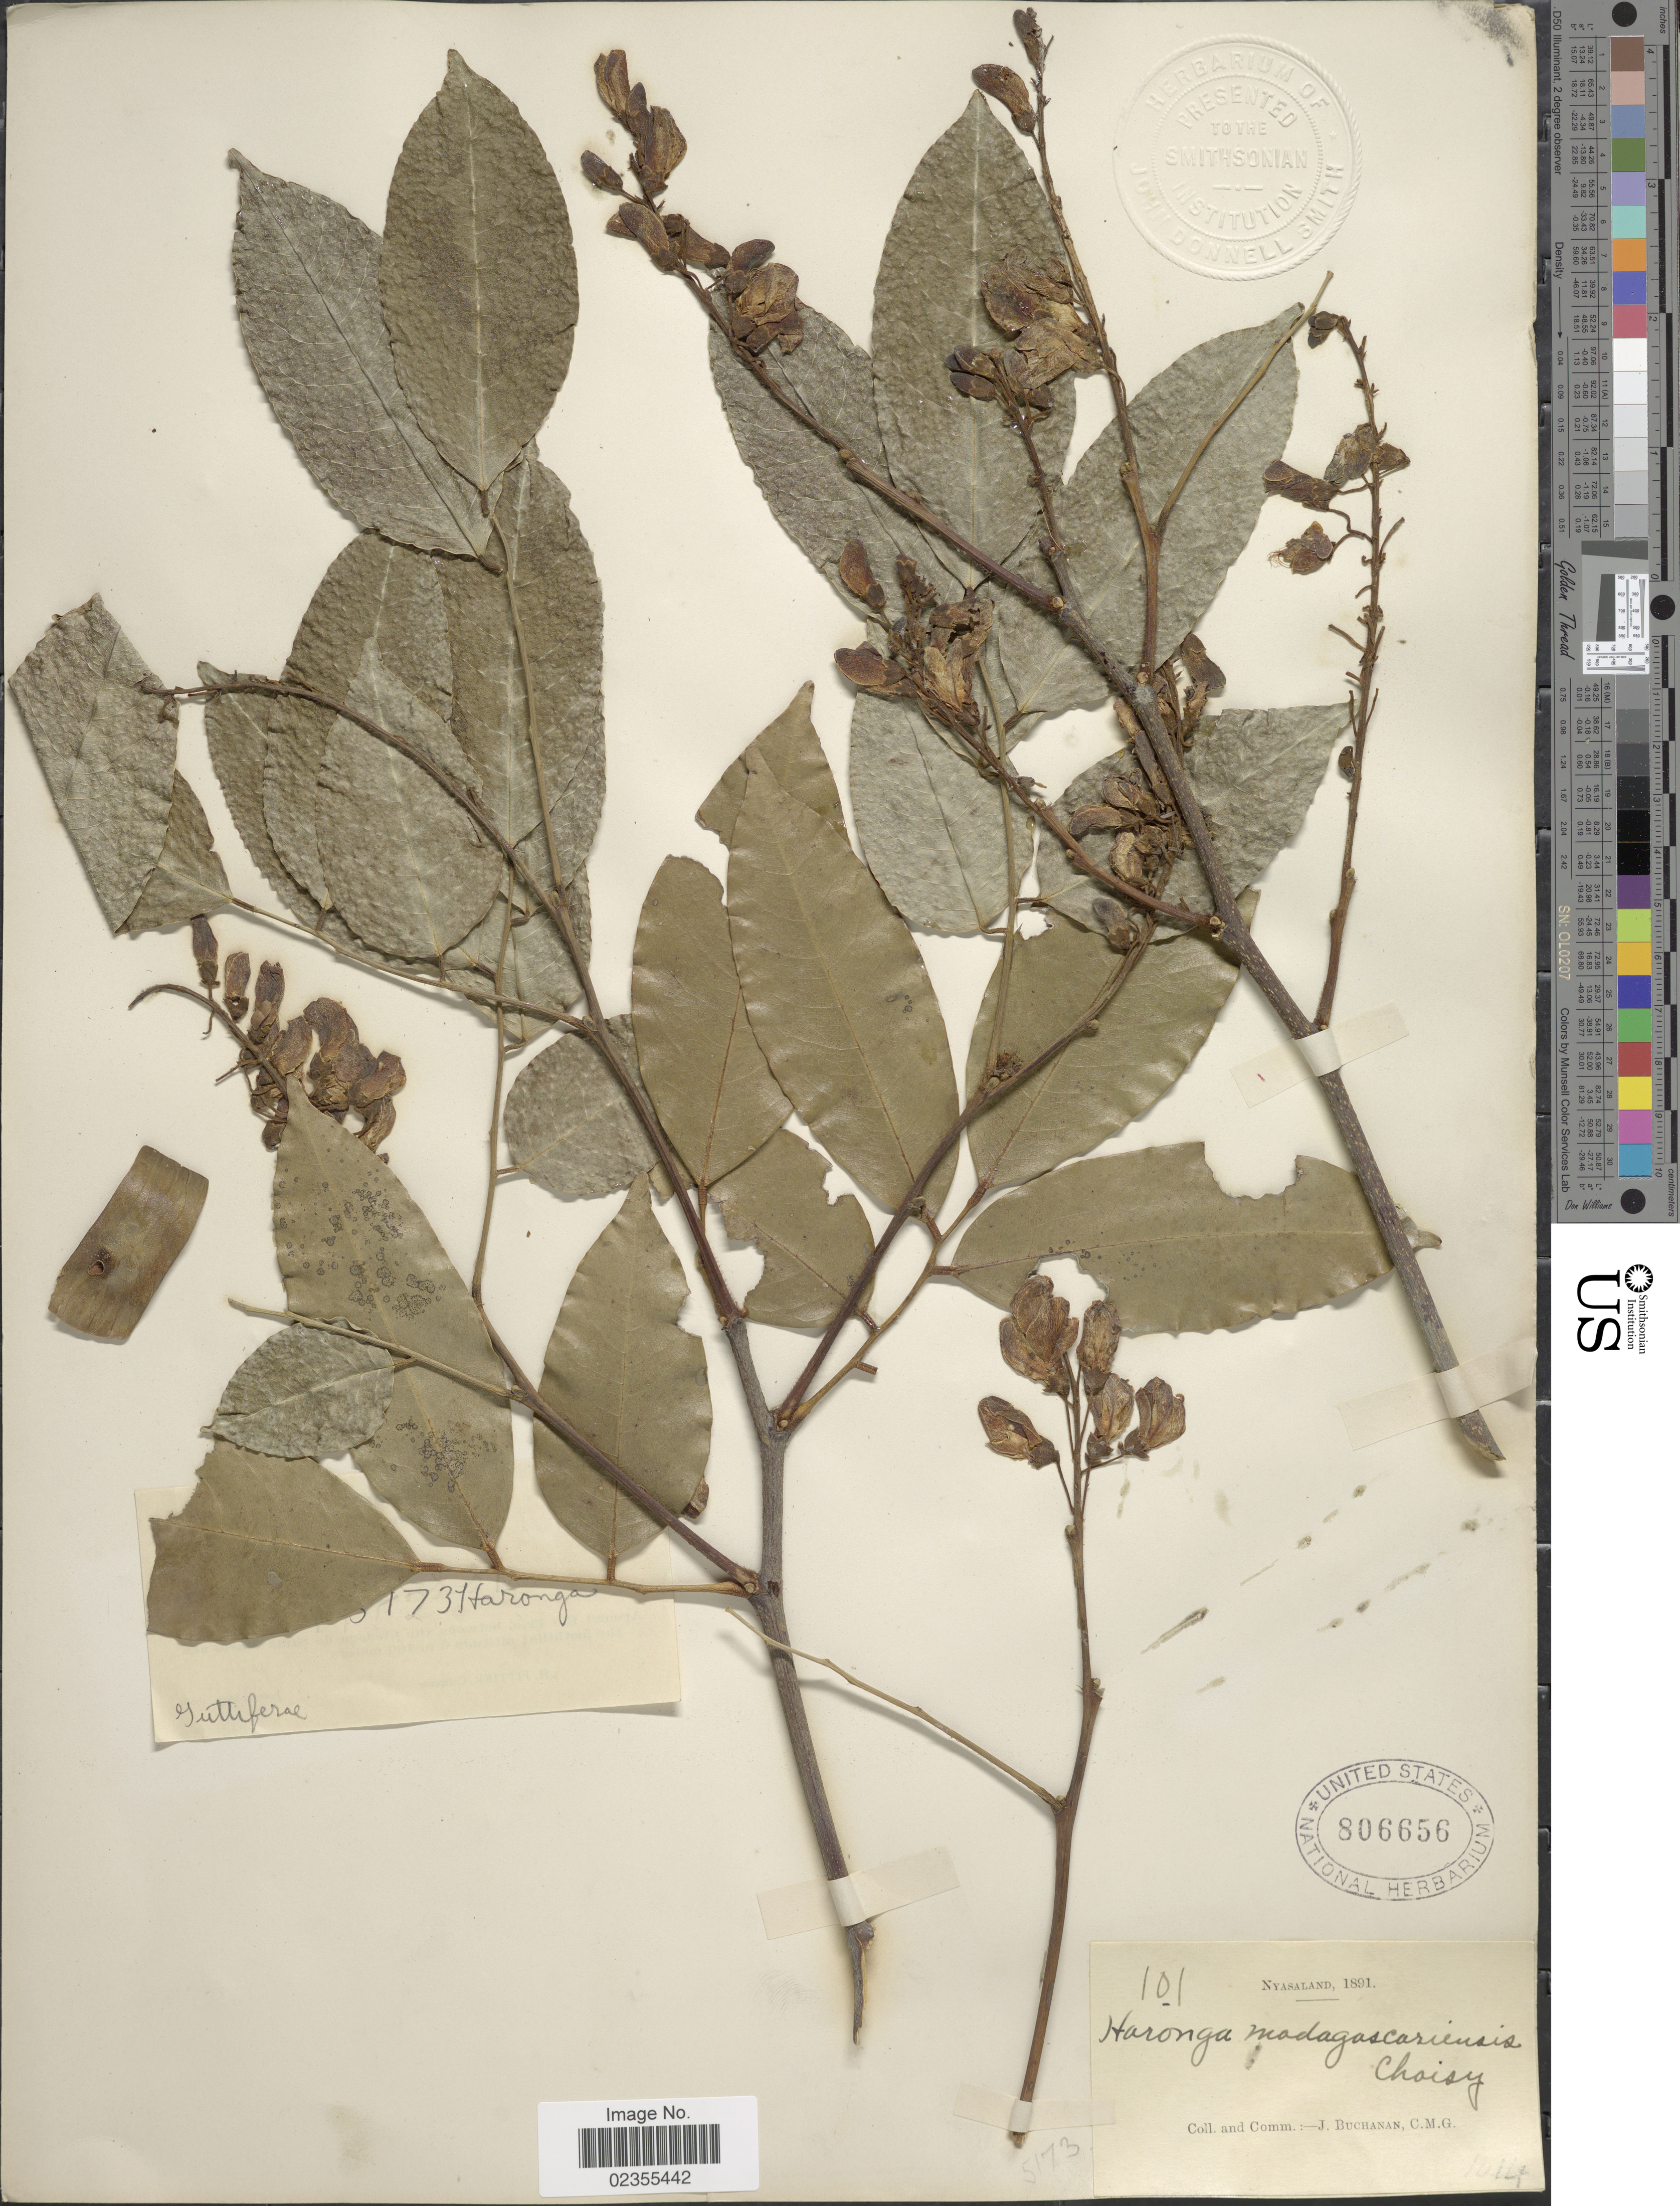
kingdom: Plantae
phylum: Tracheophyta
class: Magnoliopsida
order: Fabales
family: Fabaceae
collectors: J. Buchanan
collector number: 101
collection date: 1891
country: Malawi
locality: Nyasaland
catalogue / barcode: US 806656